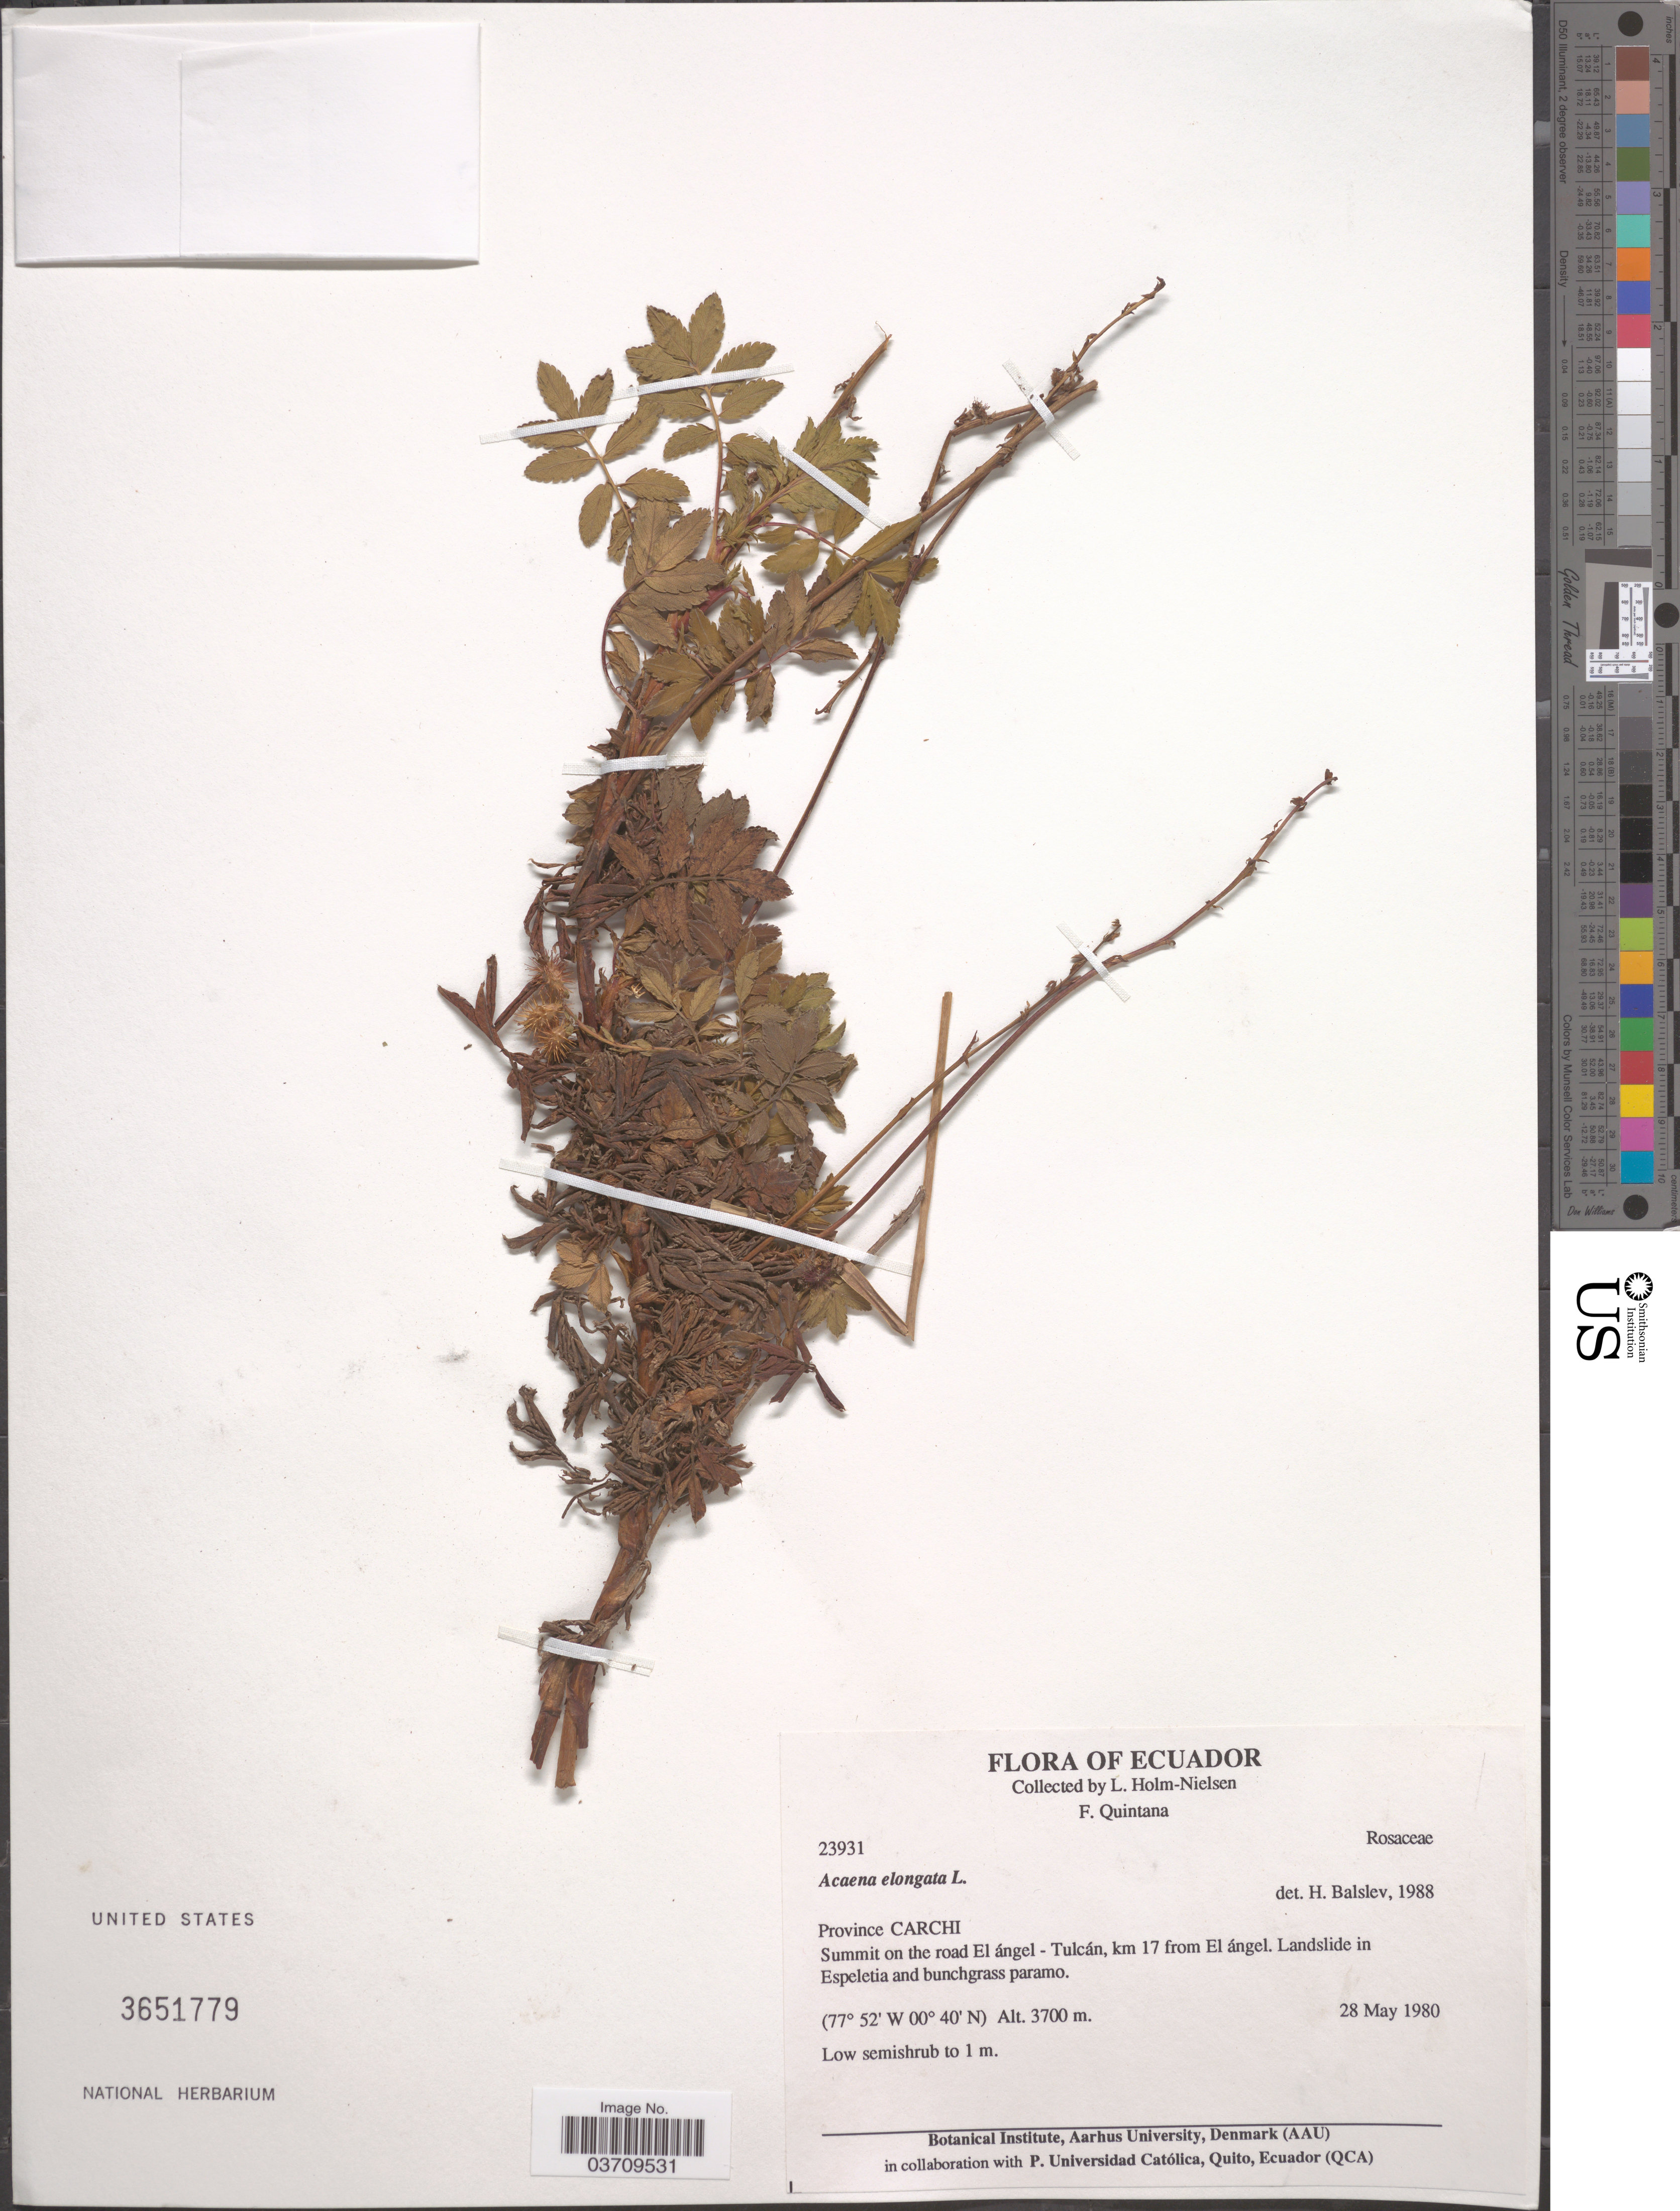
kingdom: Plantae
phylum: Tracheophyta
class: Magnoliopsida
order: Rosales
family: Rosaceae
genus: Acaena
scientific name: Acaena elongata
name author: L.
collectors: L. Holm-Nielsen & F. Quintana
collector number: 23931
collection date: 1980-05-28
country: Ecuador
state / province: Carchi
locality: Summit on the road El ángel - Tulcán, km 17 from El ángel.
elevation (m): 3700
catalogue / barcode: US 3651779